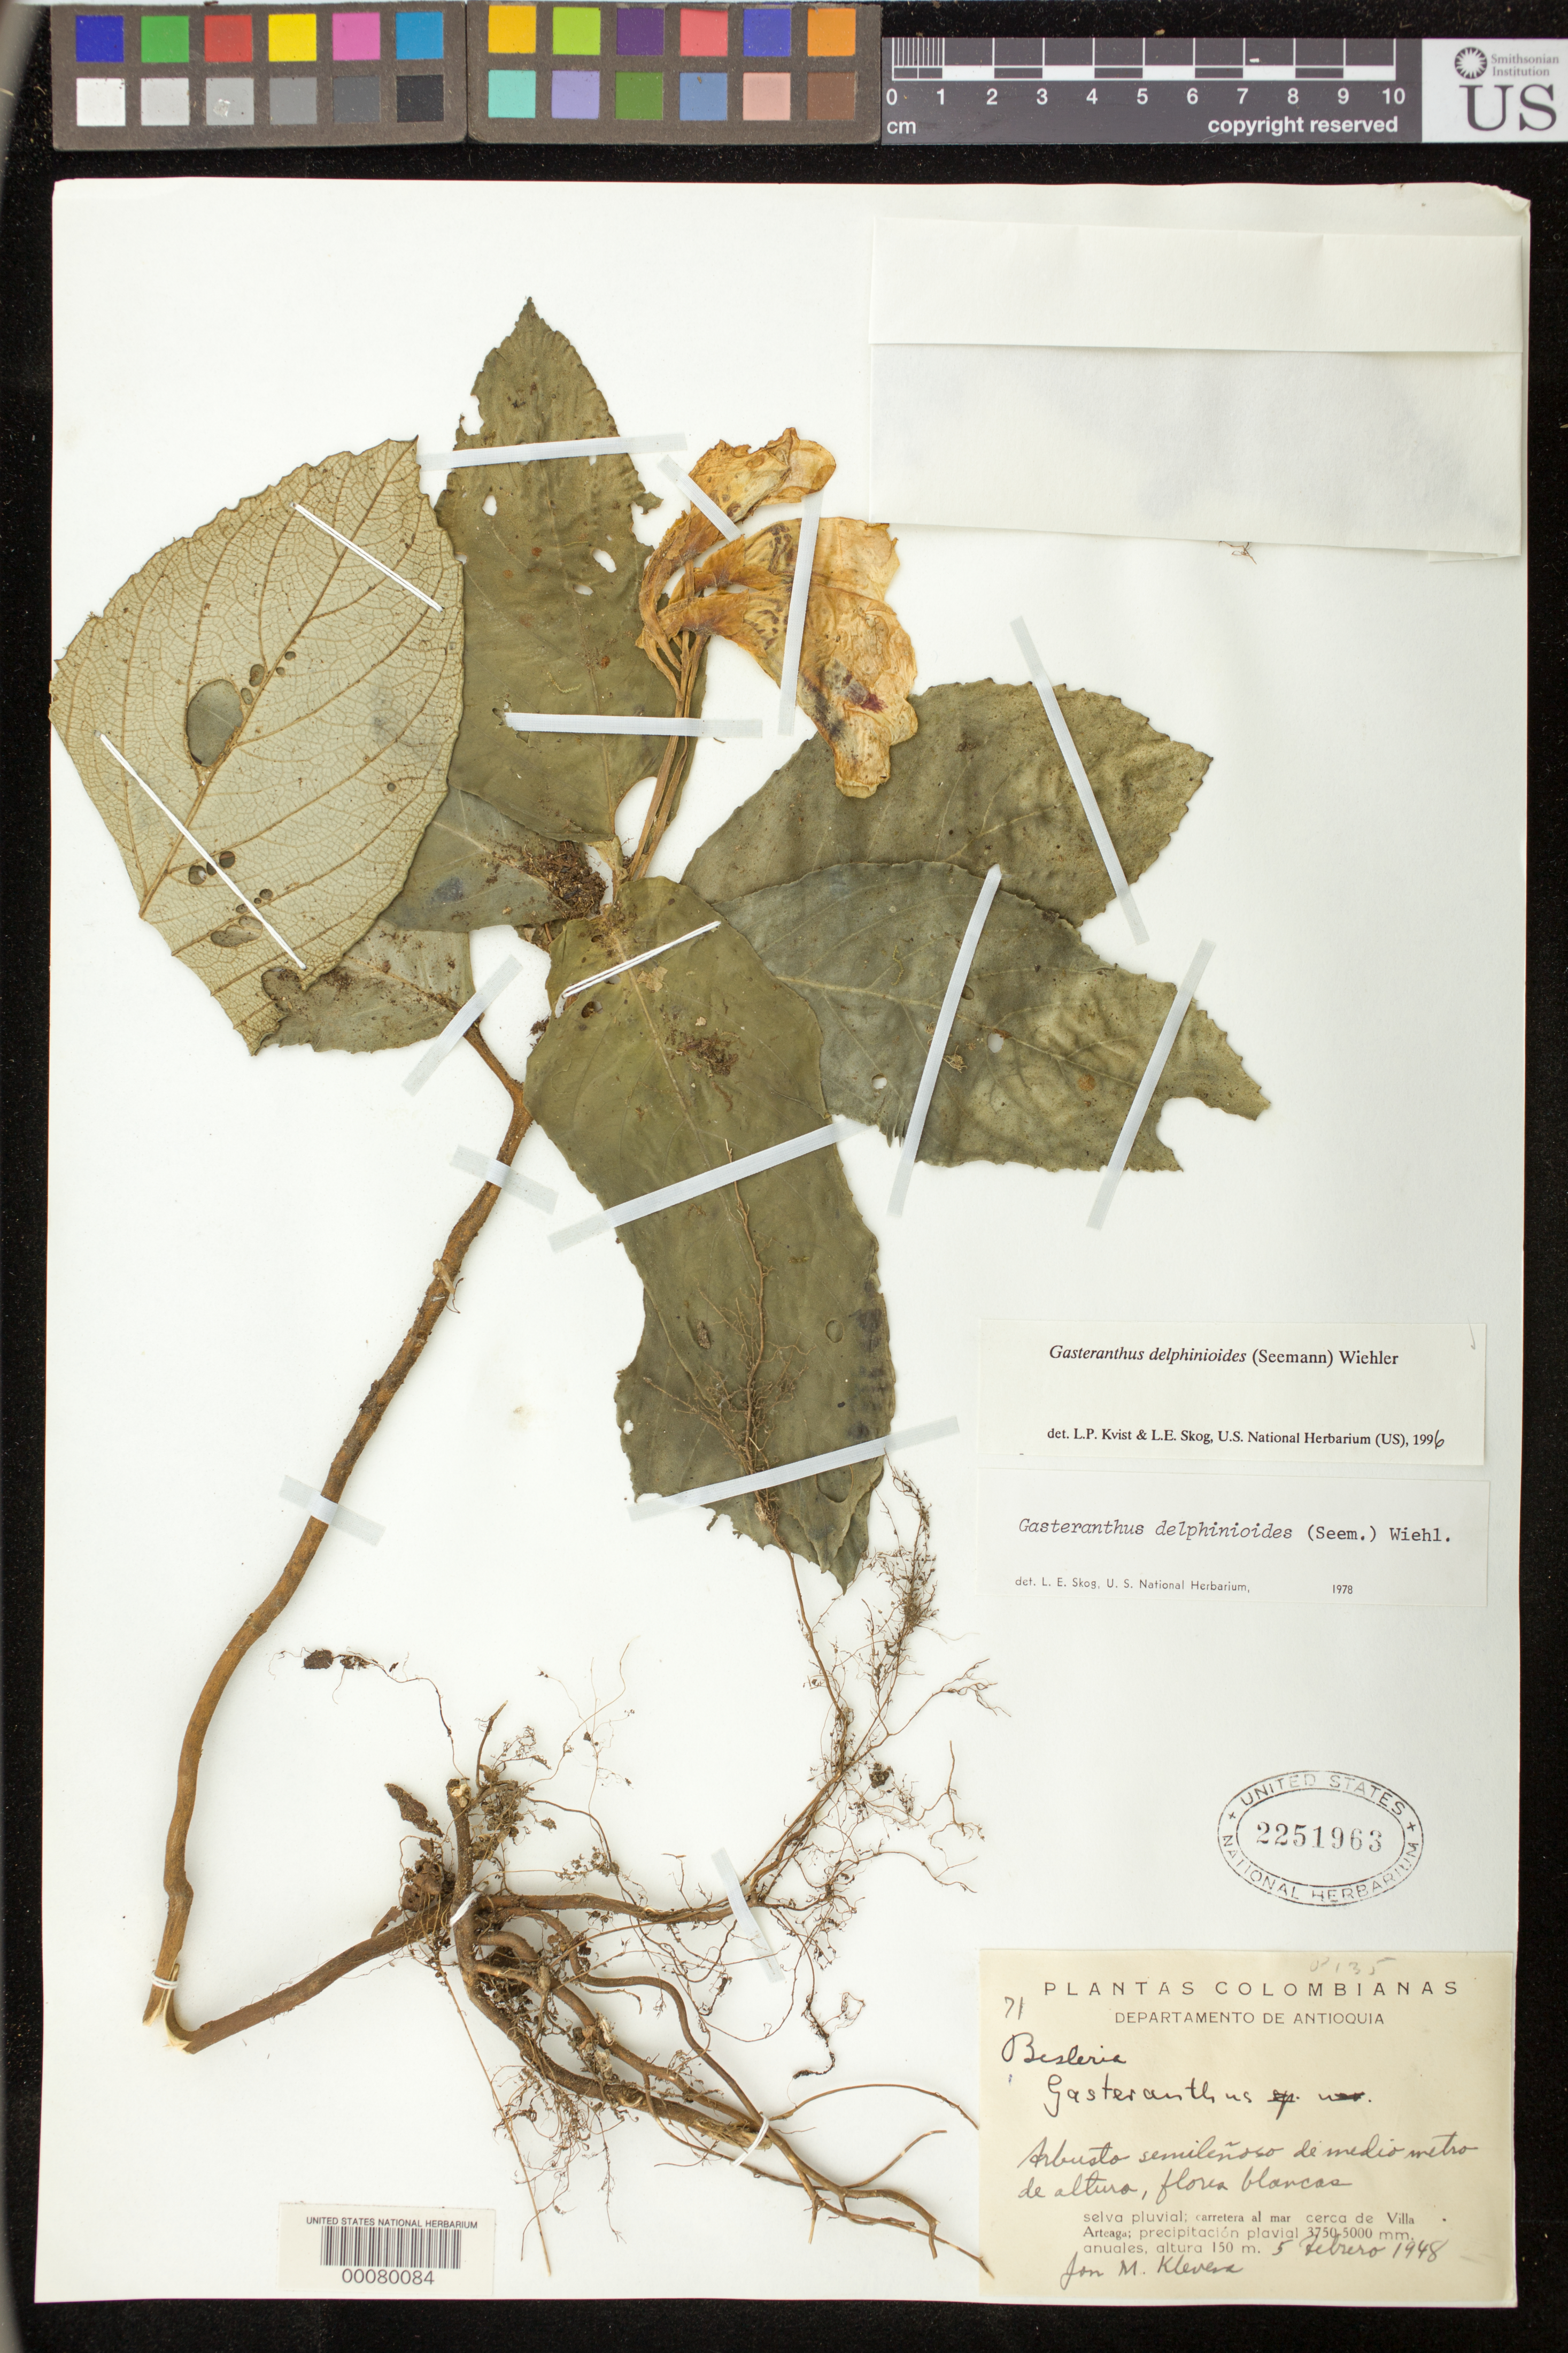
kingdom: Plantae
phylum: Tracheophyta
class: Magnoliopsida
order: Lamiales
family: Gesneriaceae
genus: Gasteranthus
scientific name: Gasteranthus delphinioides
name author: (Seem.) Wiehler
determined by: Skog, Laurence E.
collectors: J. Klevera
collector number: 71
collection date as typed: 05 Feb 1948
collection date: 1948-02-05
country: Colombia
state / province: Antioquia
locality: Carretera al mar cerca de Villa Arteaga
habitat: Selva pluvial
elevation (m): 150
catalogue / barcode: US 2251963